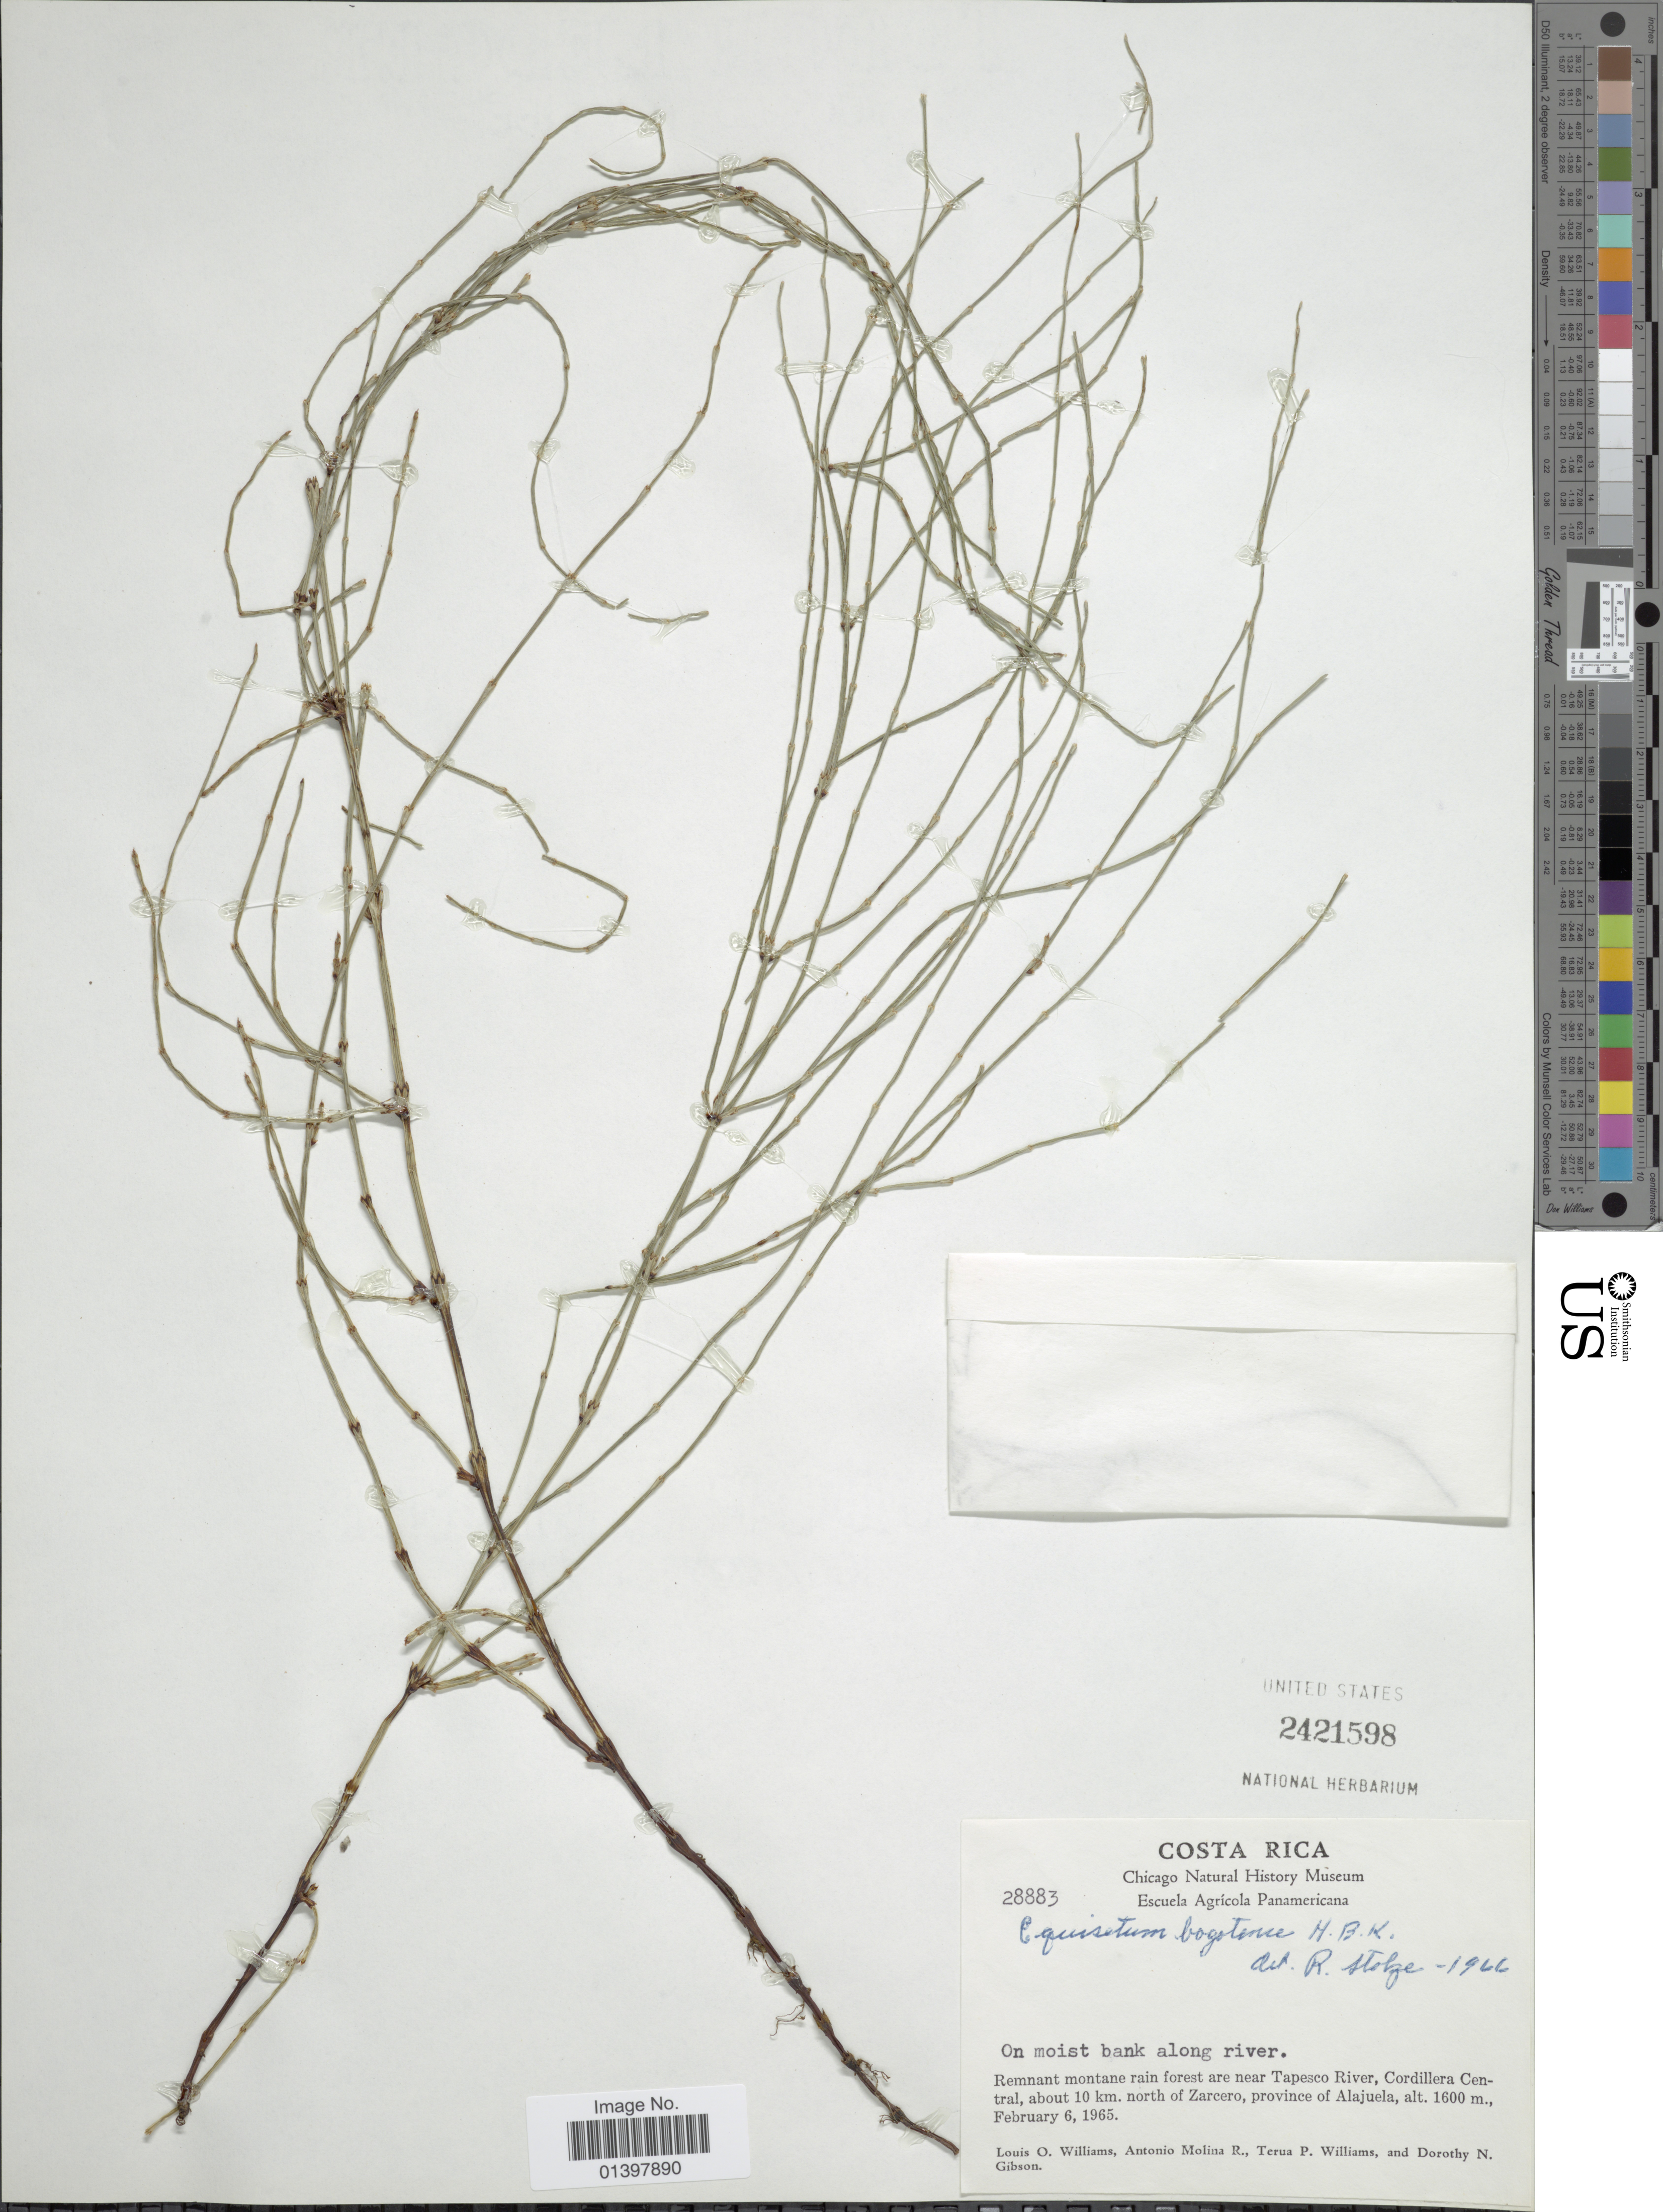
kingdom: Plantae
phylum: Tracheophyta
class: Polypodiopsida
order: Equisetales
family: Equisetaceae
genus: Equisetum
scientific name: Equisetum bogotense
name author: Kunth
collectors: L. O. Williams, A. Molina R., T. P. Williams & D. N. Gibson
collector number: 2883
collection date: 1965-02-06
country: Costa Rica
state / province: Alajuela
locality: On moist bank along river, Remnant montane rain forest are near Tapesco River, Cordillera Central, about 10 km. north of Zarcero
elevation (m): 1600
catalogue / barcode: US 2421598